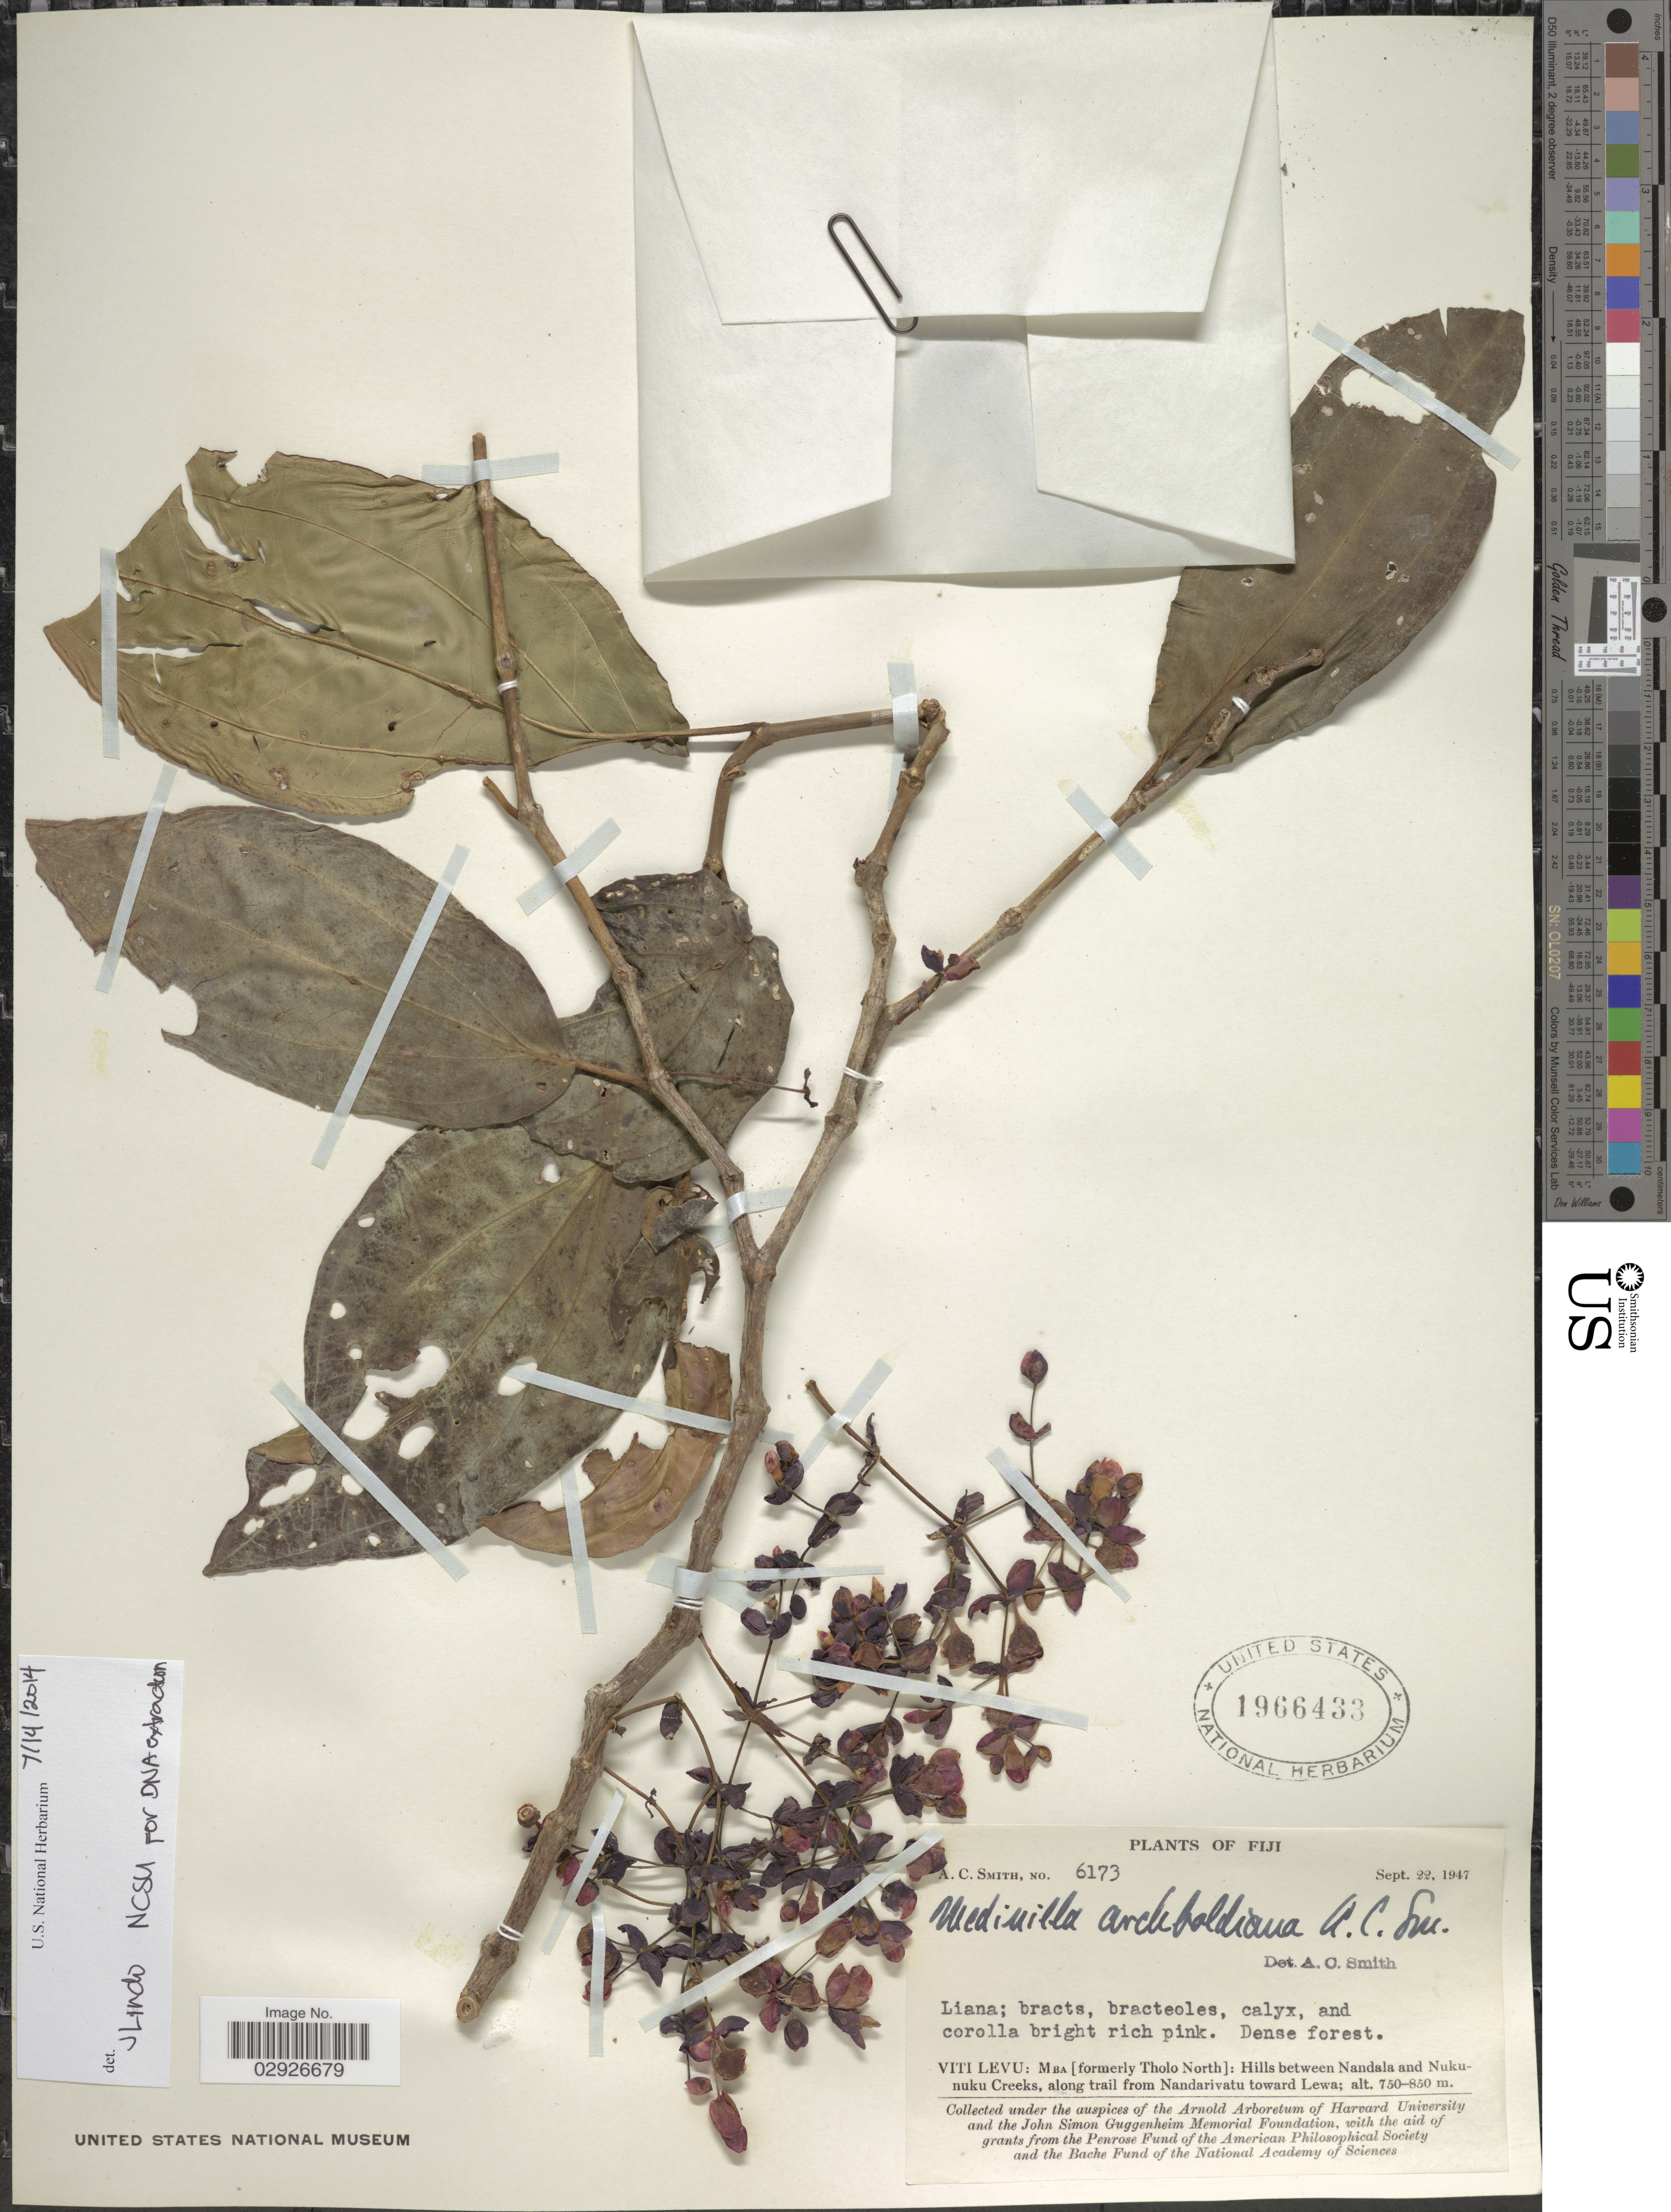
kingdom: Plantae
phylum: Tracheophyta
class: Magnoliopsida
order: Myrtales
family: Melastomataceae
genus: Medinilla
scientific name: Medinilla archboldiana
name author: A.C. Sm.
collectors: A. C. Smith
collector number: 6173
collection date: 1947-09-22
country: Fiji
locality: Viti Levu: Mba [formerly Tholo North]: Hills between Nandala and Nukunuku Creeks, along trail from Nandarivatu toward Lewa.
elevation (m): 750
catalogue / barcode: US 1966433